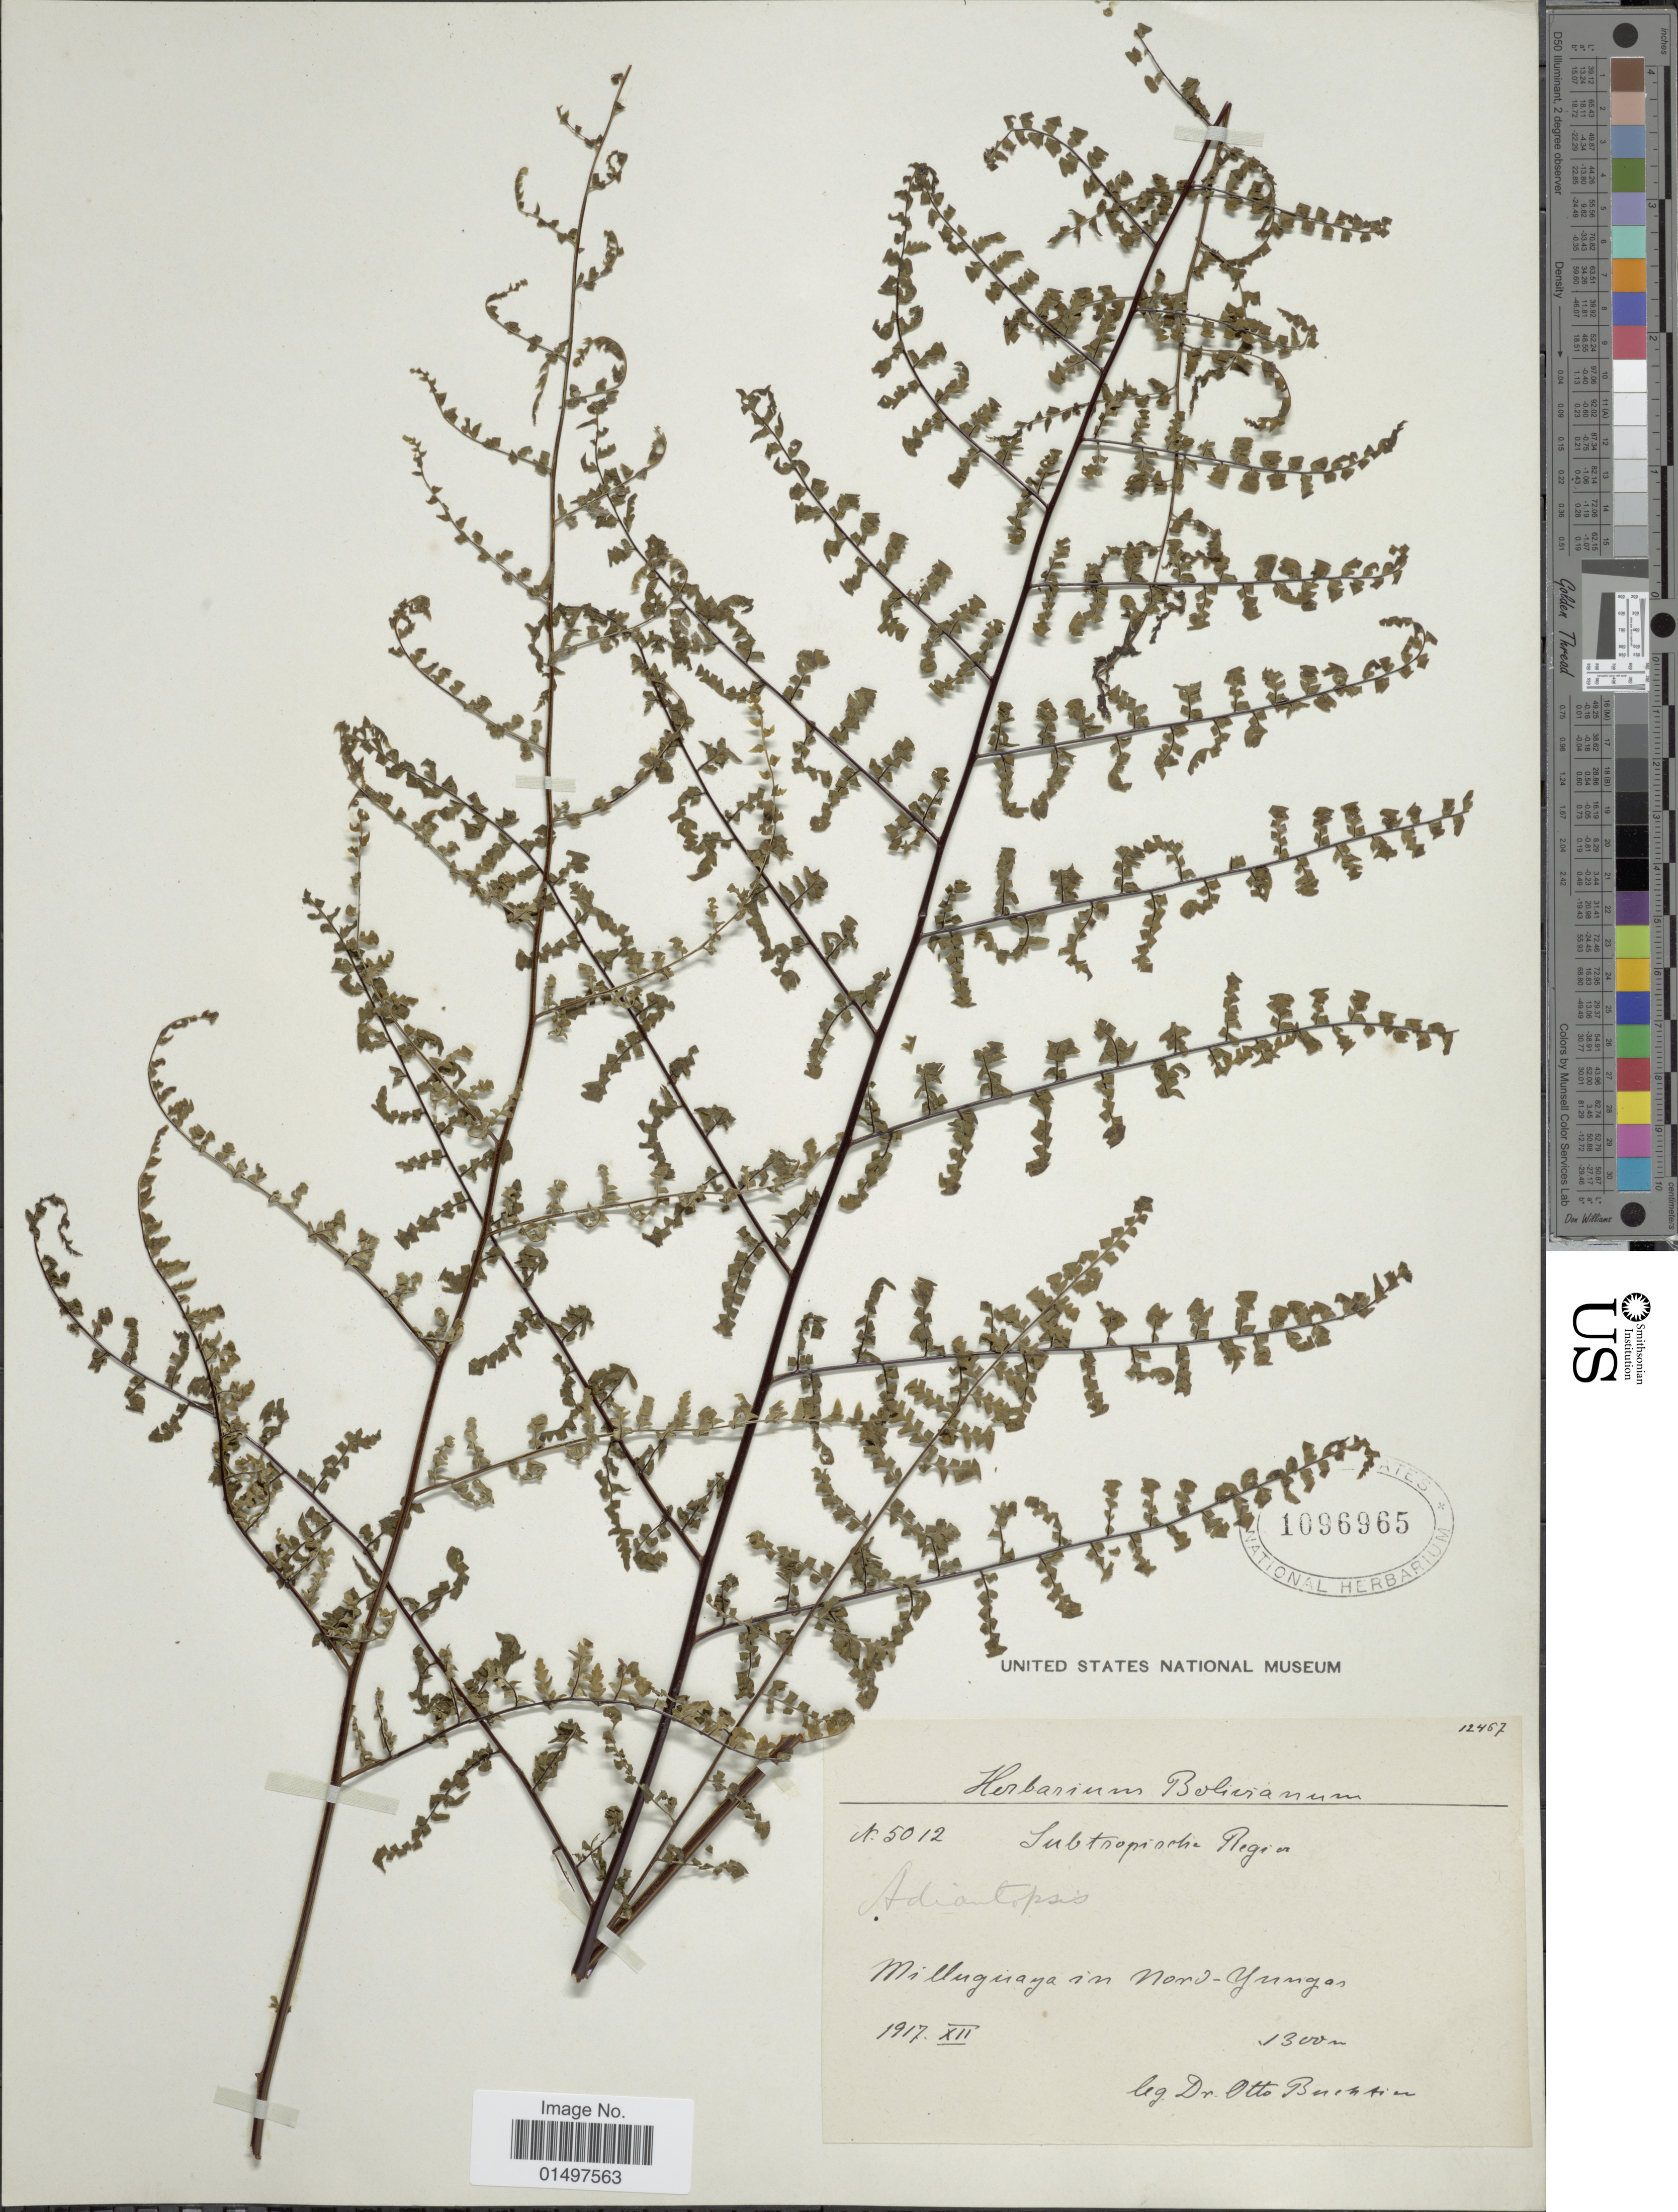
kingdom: Plantae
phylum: Tracheophyta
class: Polypodiopsida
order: Polypodiales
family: Pteridaceae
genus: Adiantopsis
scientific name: Adiantopsis chlorophylla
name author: (Sw.) Fée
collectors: O. Buchtien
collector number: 5012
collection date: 1917-12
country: Bolivia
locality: Millugisaya in Nord-Yungas.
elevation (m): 1300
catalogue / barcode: US 1096965